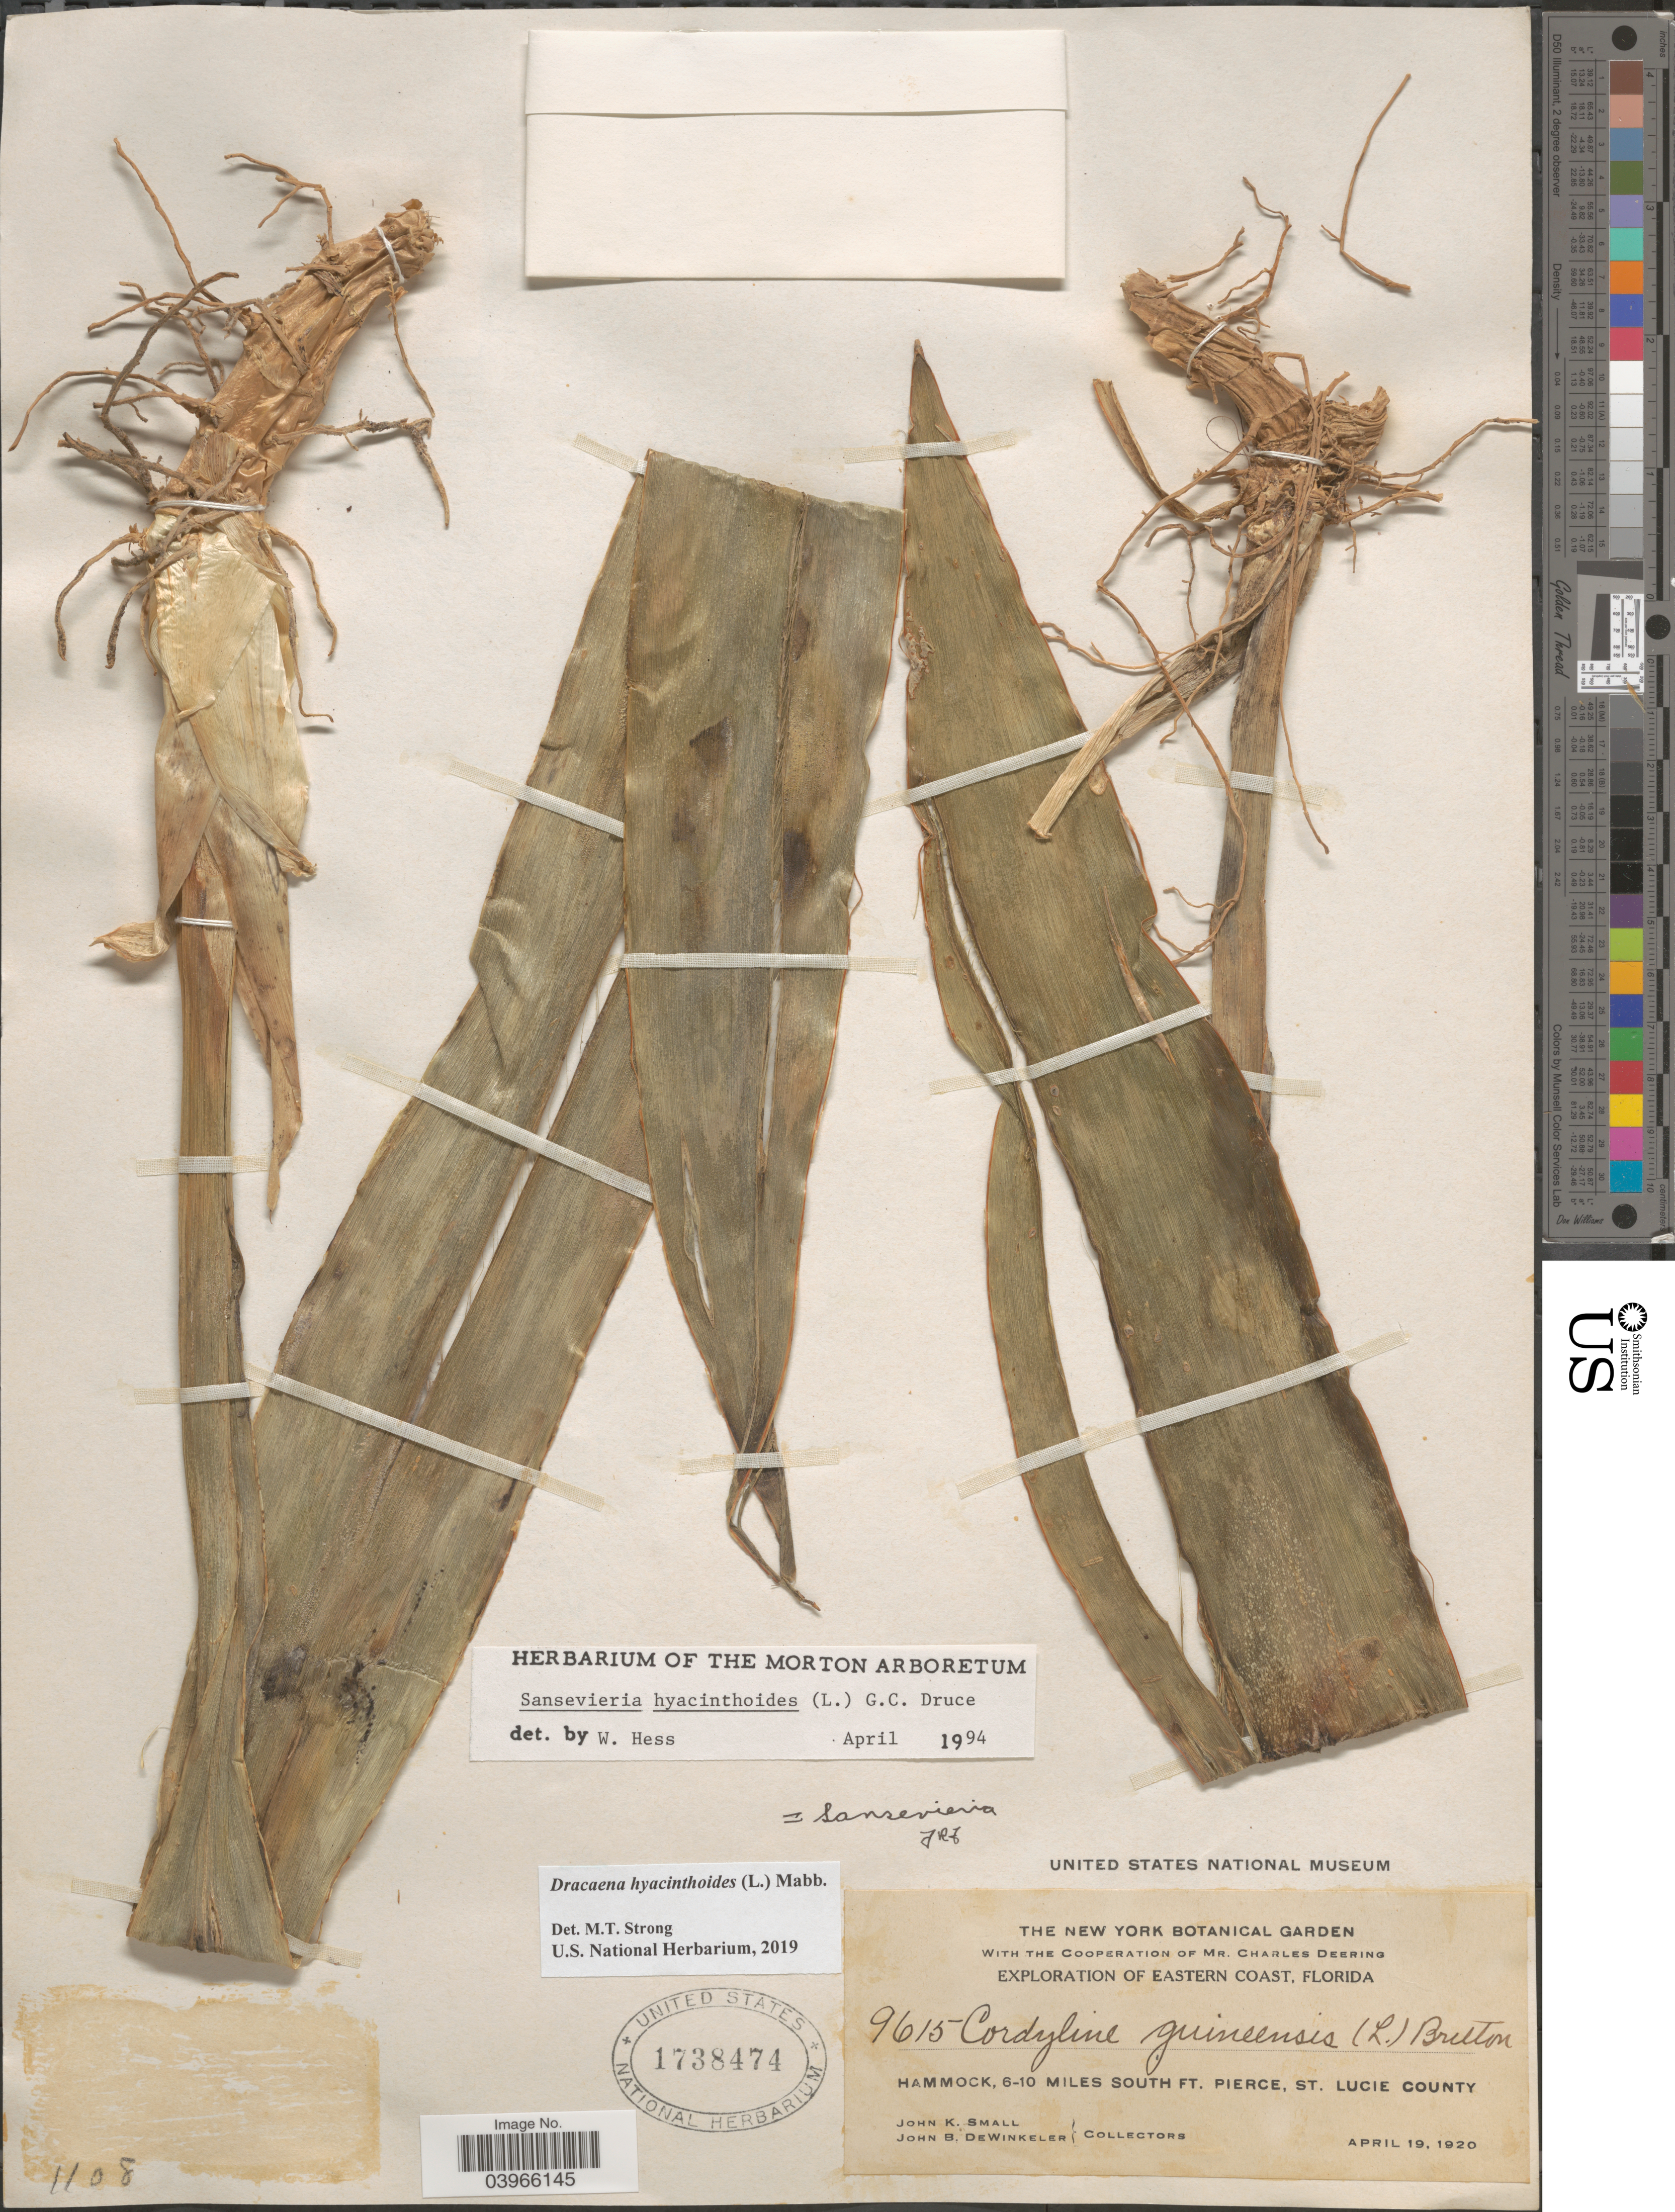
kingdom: Plantae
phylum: Tracheophyta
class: Liliopsida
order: Asparagales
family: Asparagaceae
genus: Dracaena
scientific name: Dracaena hyacinthoides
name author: (L.) Mabb.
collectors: J. K. Small & J. B. Dewinkeler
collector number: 9615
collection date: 1920-04-19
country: United States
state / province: Florida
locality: Eastern Coast. Hammock, 6-10 miles South Ft. Pierce, St. Lucie County.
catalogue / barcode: US 1738474